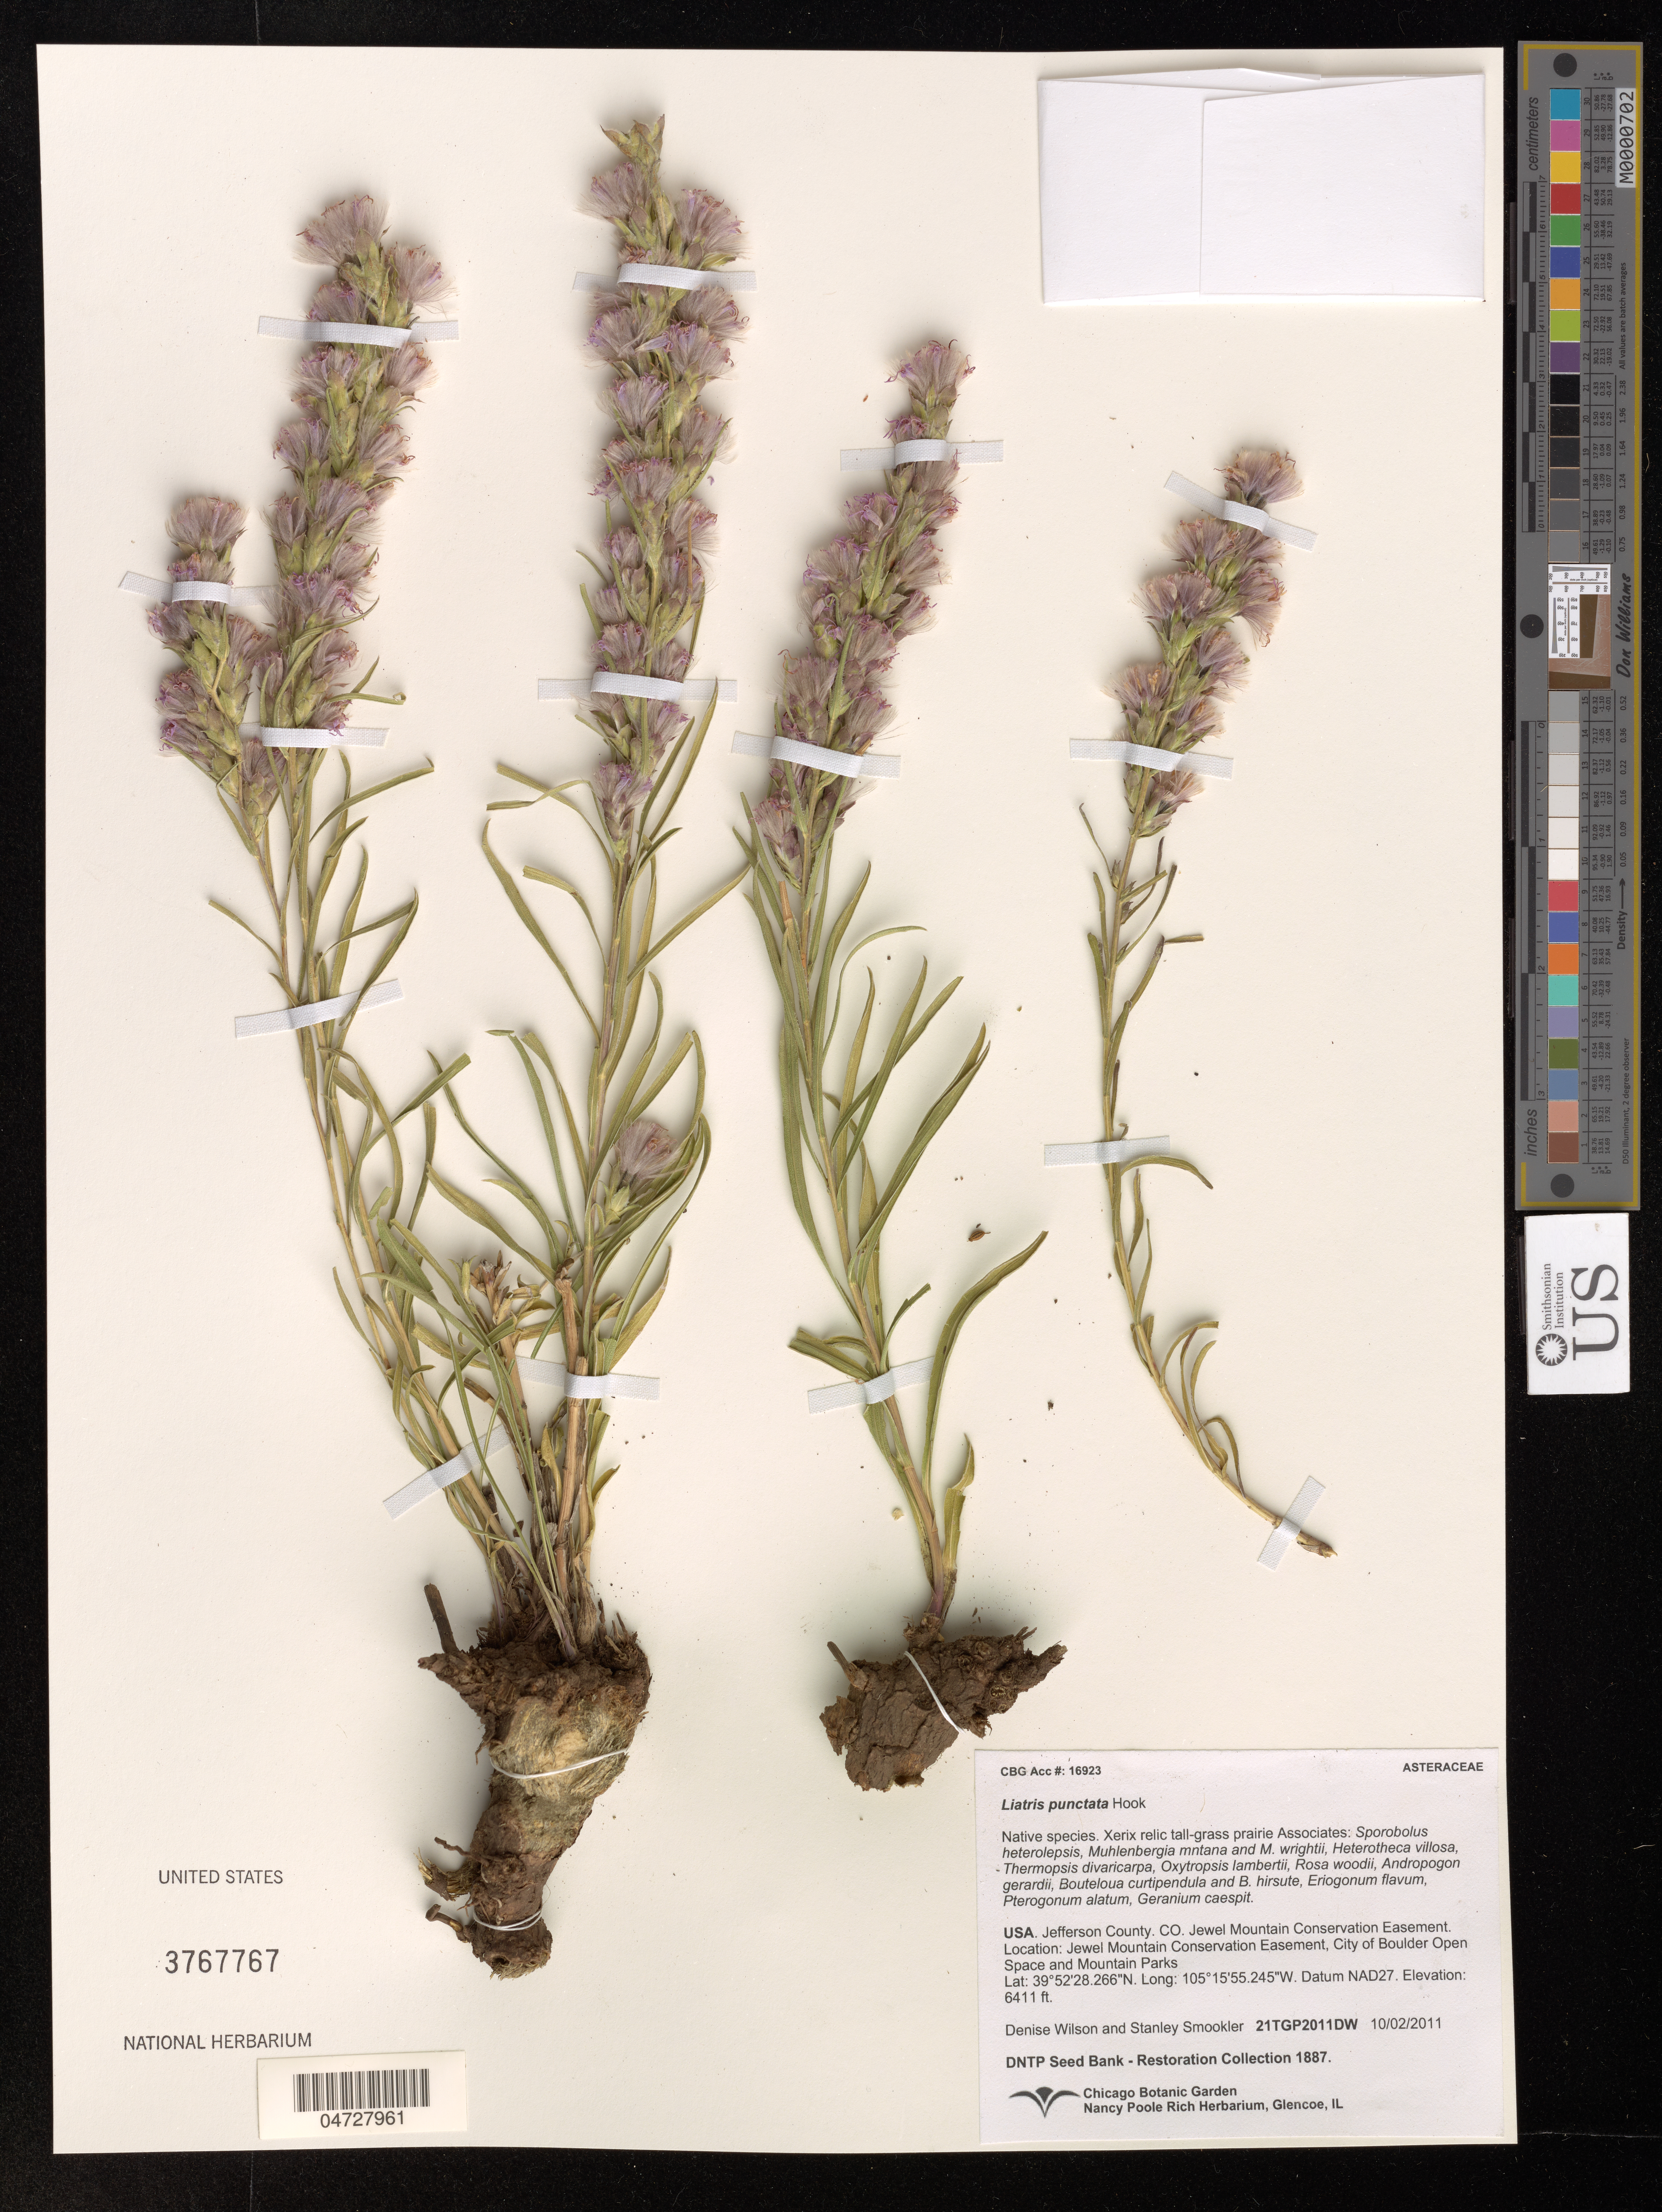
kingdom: Plantae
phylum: Tracheophyta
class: Magnoliopsida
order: Asterales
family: Asteraceae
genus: Liatris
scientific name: Liatris punctata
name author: Hook.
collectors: D. Wilson & S. Smookler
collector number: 21TGP2011DW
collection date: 2011-10-02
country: United States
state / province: Colorado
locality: Jefferson County. Jewel Mountain Conservation Easement, City of Boulder Open Space and Mountain Parks.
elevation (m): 1873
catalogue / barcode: US 3767767